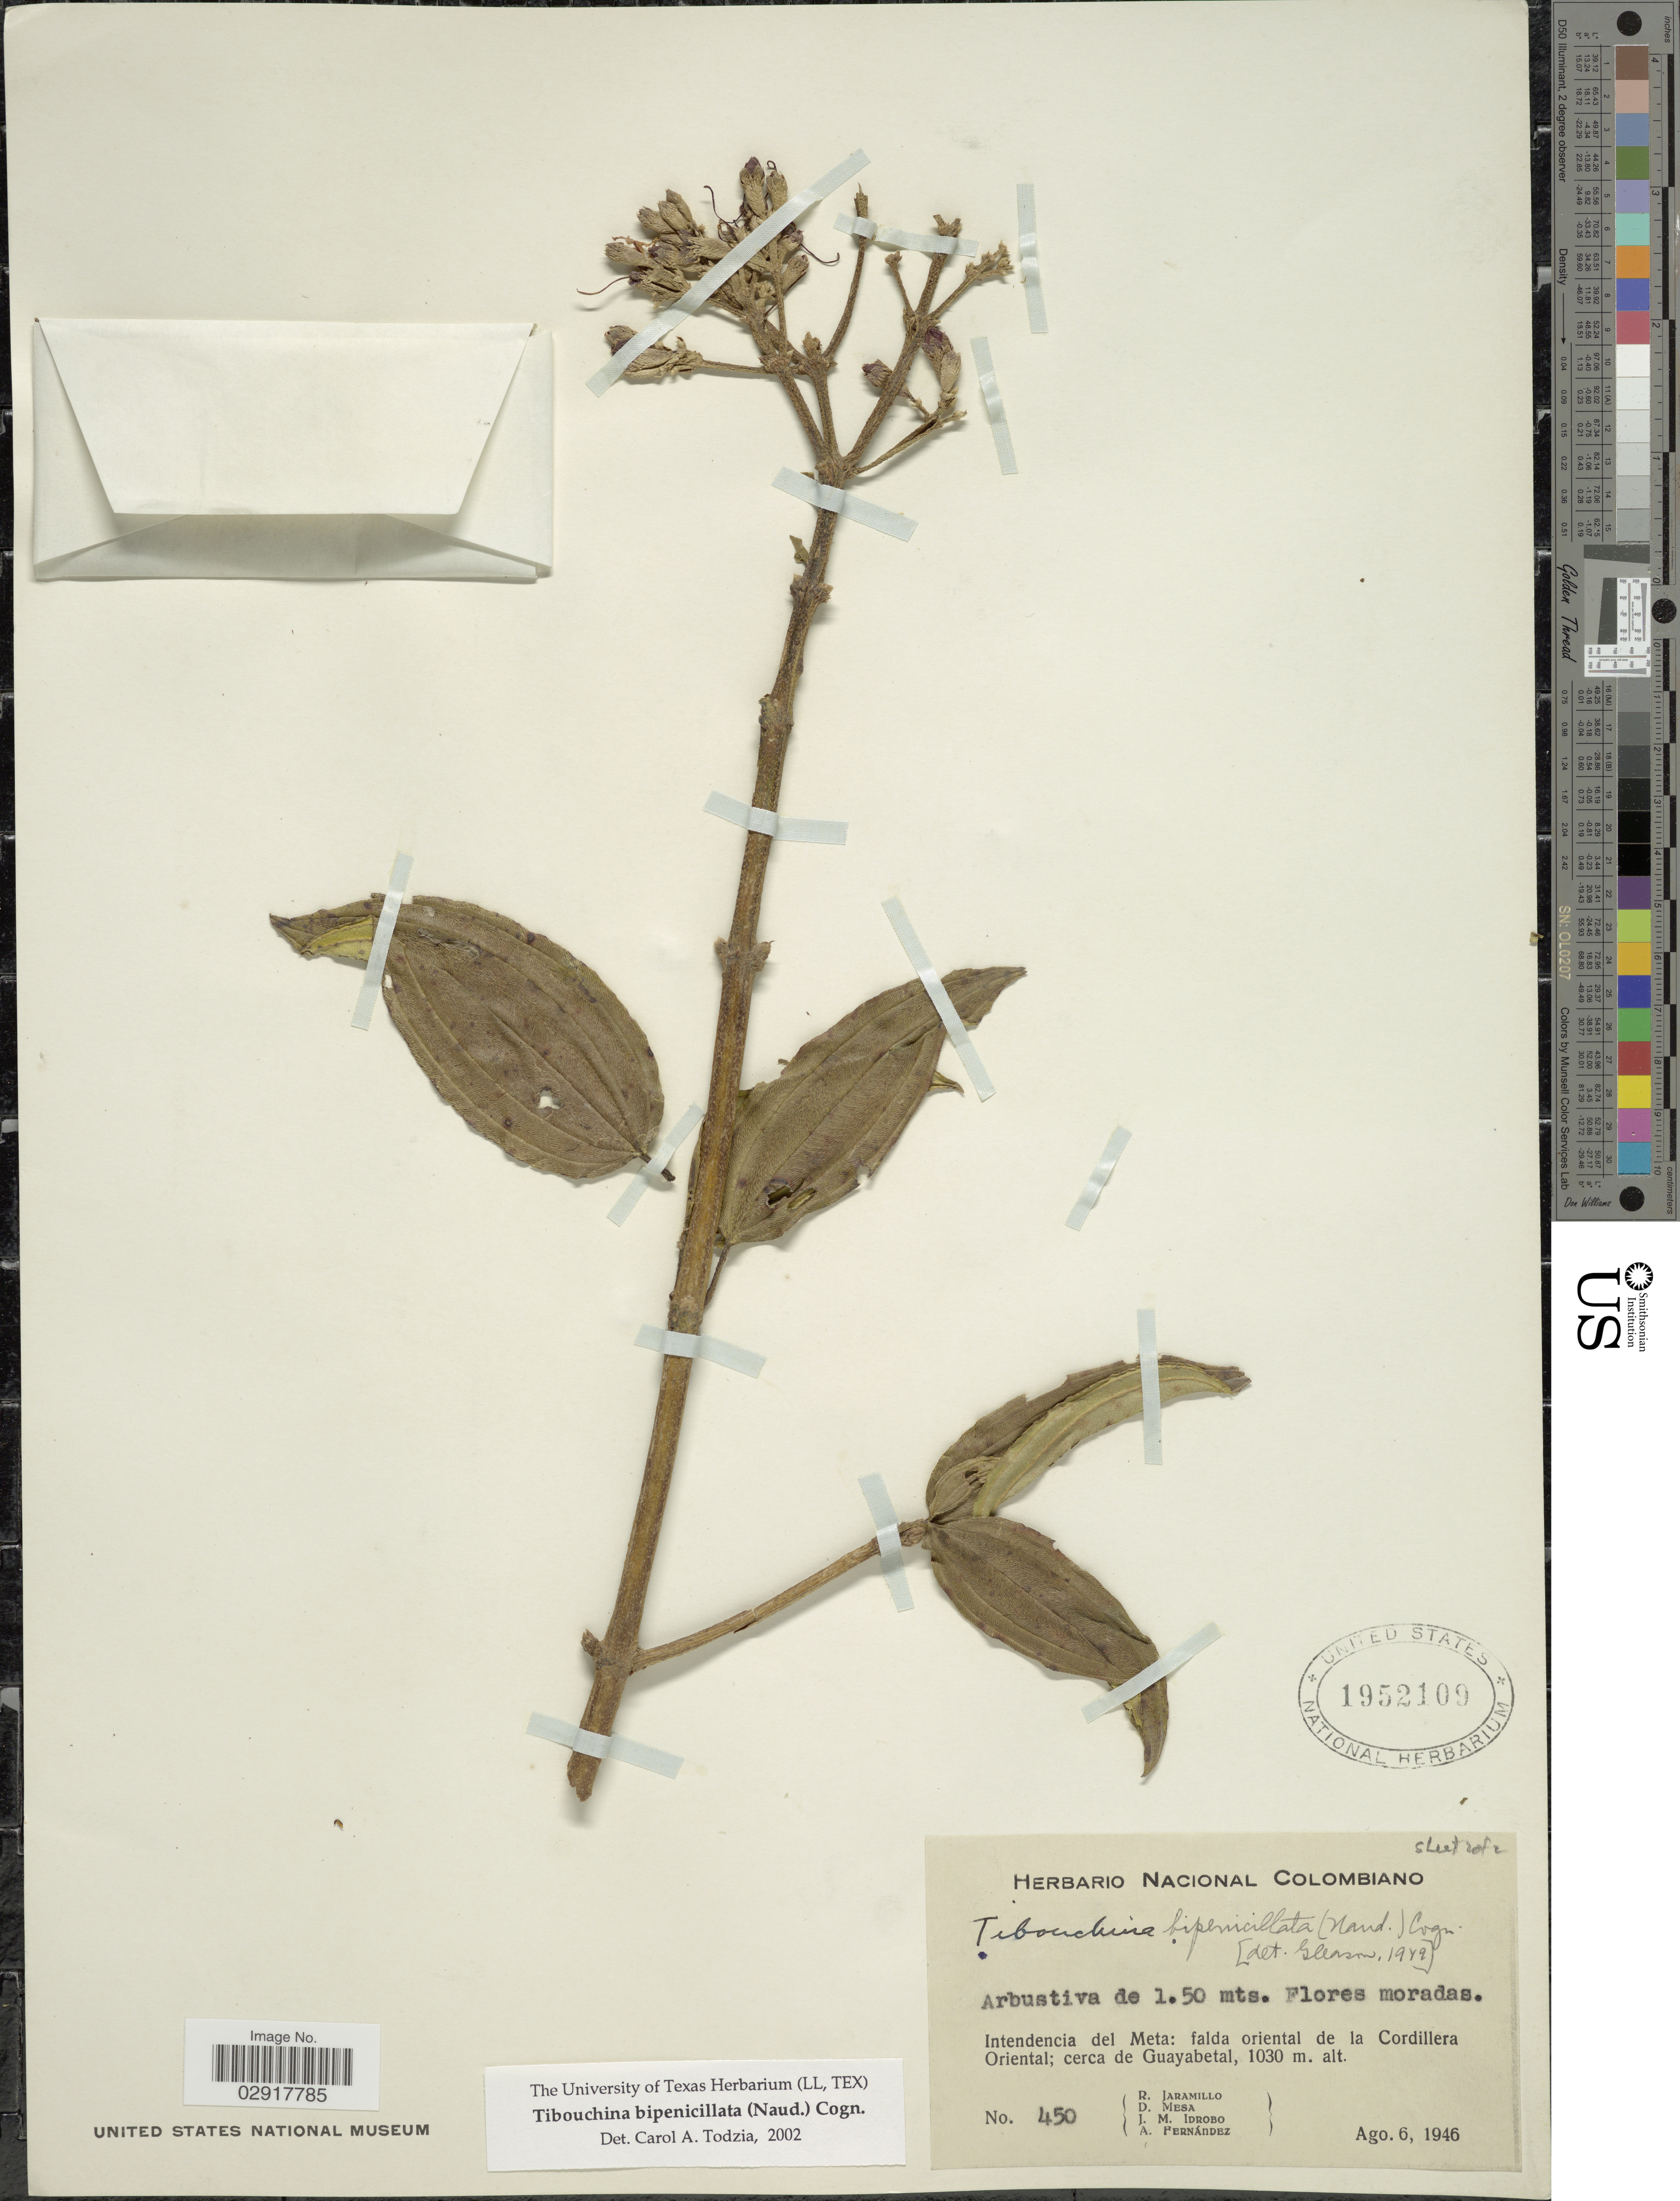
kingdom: Plantae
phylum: Tracheophyta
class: Magnoliopsida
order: Myrtales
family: Melastomataceae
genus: Tibouchina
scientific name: Tibouchina bipenicillata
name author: (Naudin) Cogn.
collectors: R. Jaramillo, D. Mesa, J. M. Idrobo & A. Fernández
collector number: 450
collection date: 1946-08-06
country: Colombia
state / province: Meta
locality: Intendencia del Meta: falda oriental de la Cordillera Oriental; cerca de Guayabetal.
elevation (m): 1030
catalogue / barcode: US 1952109